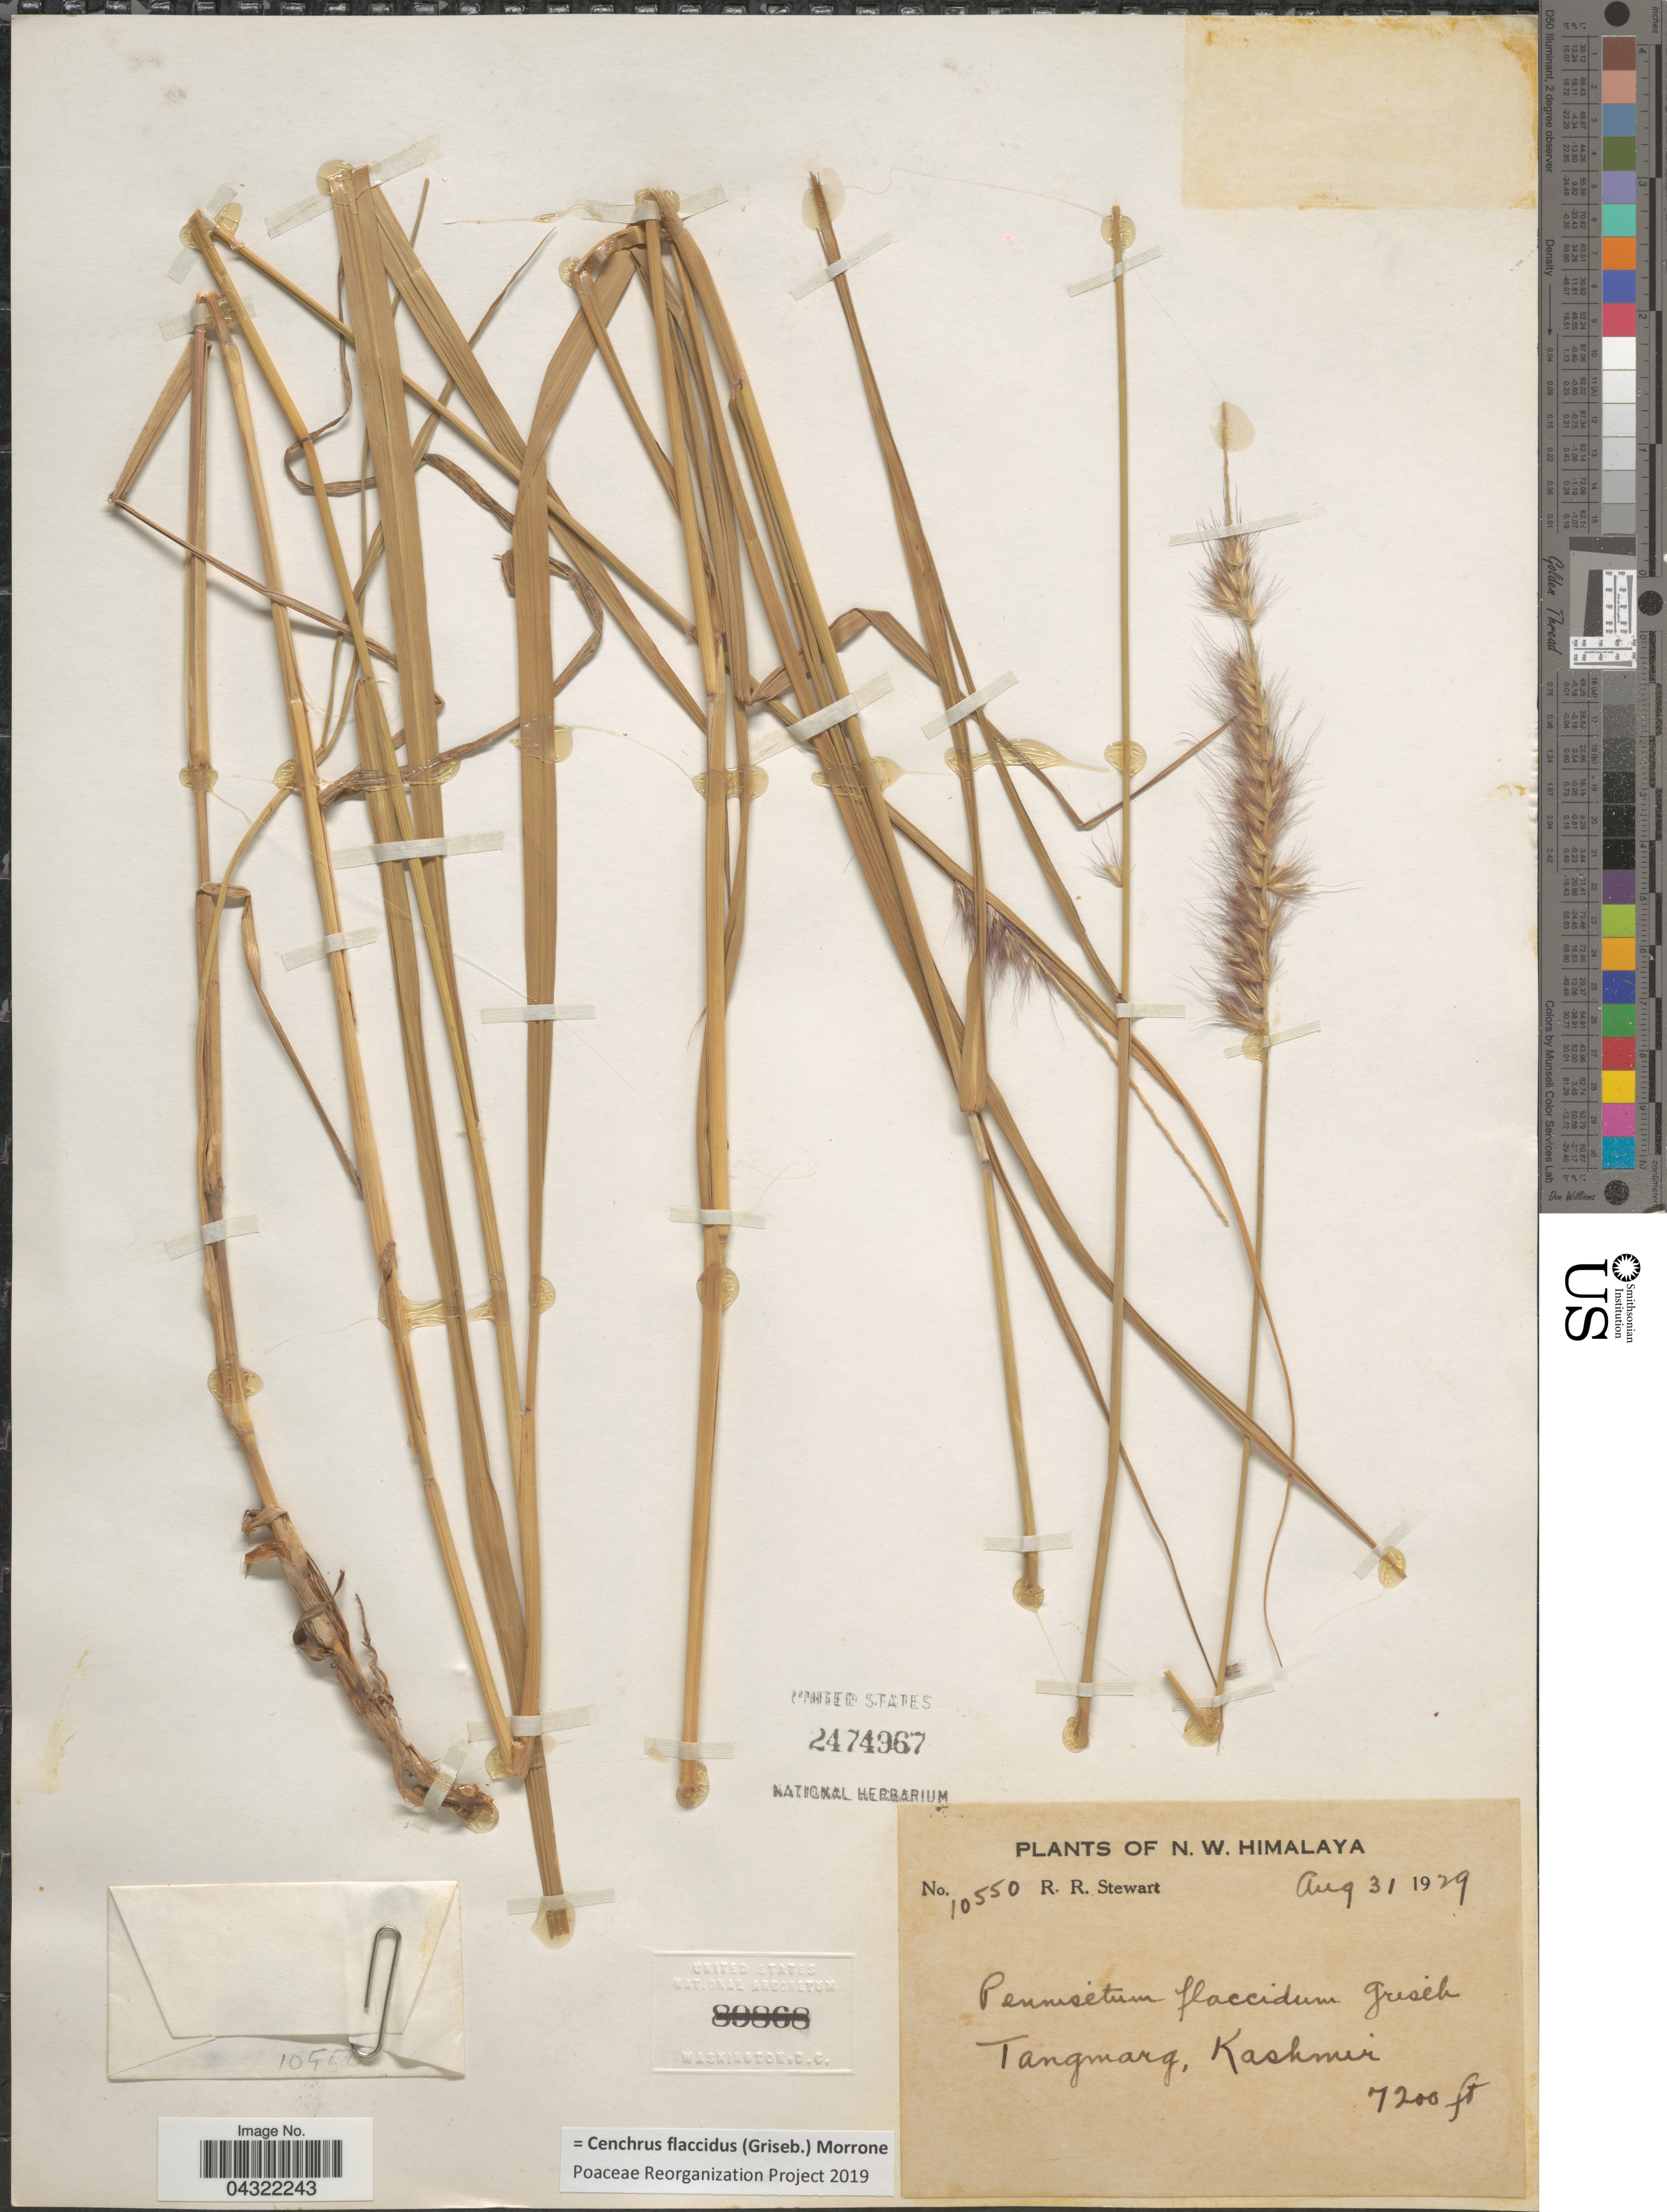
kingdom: Plantae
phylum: Tracheophyta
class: Liliopsida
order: Poales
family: Poaceae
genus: Cenchrus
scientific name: Cenchrus flaccidus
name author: (Griseb.) Morrone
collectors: R. Stewart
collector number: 10550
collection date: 1929-08-31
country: India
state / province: Jammu and Kashmir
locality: N. W. Himalaya. Tangmarg, Kashmir.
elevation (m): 2195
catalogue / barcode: US 2474967